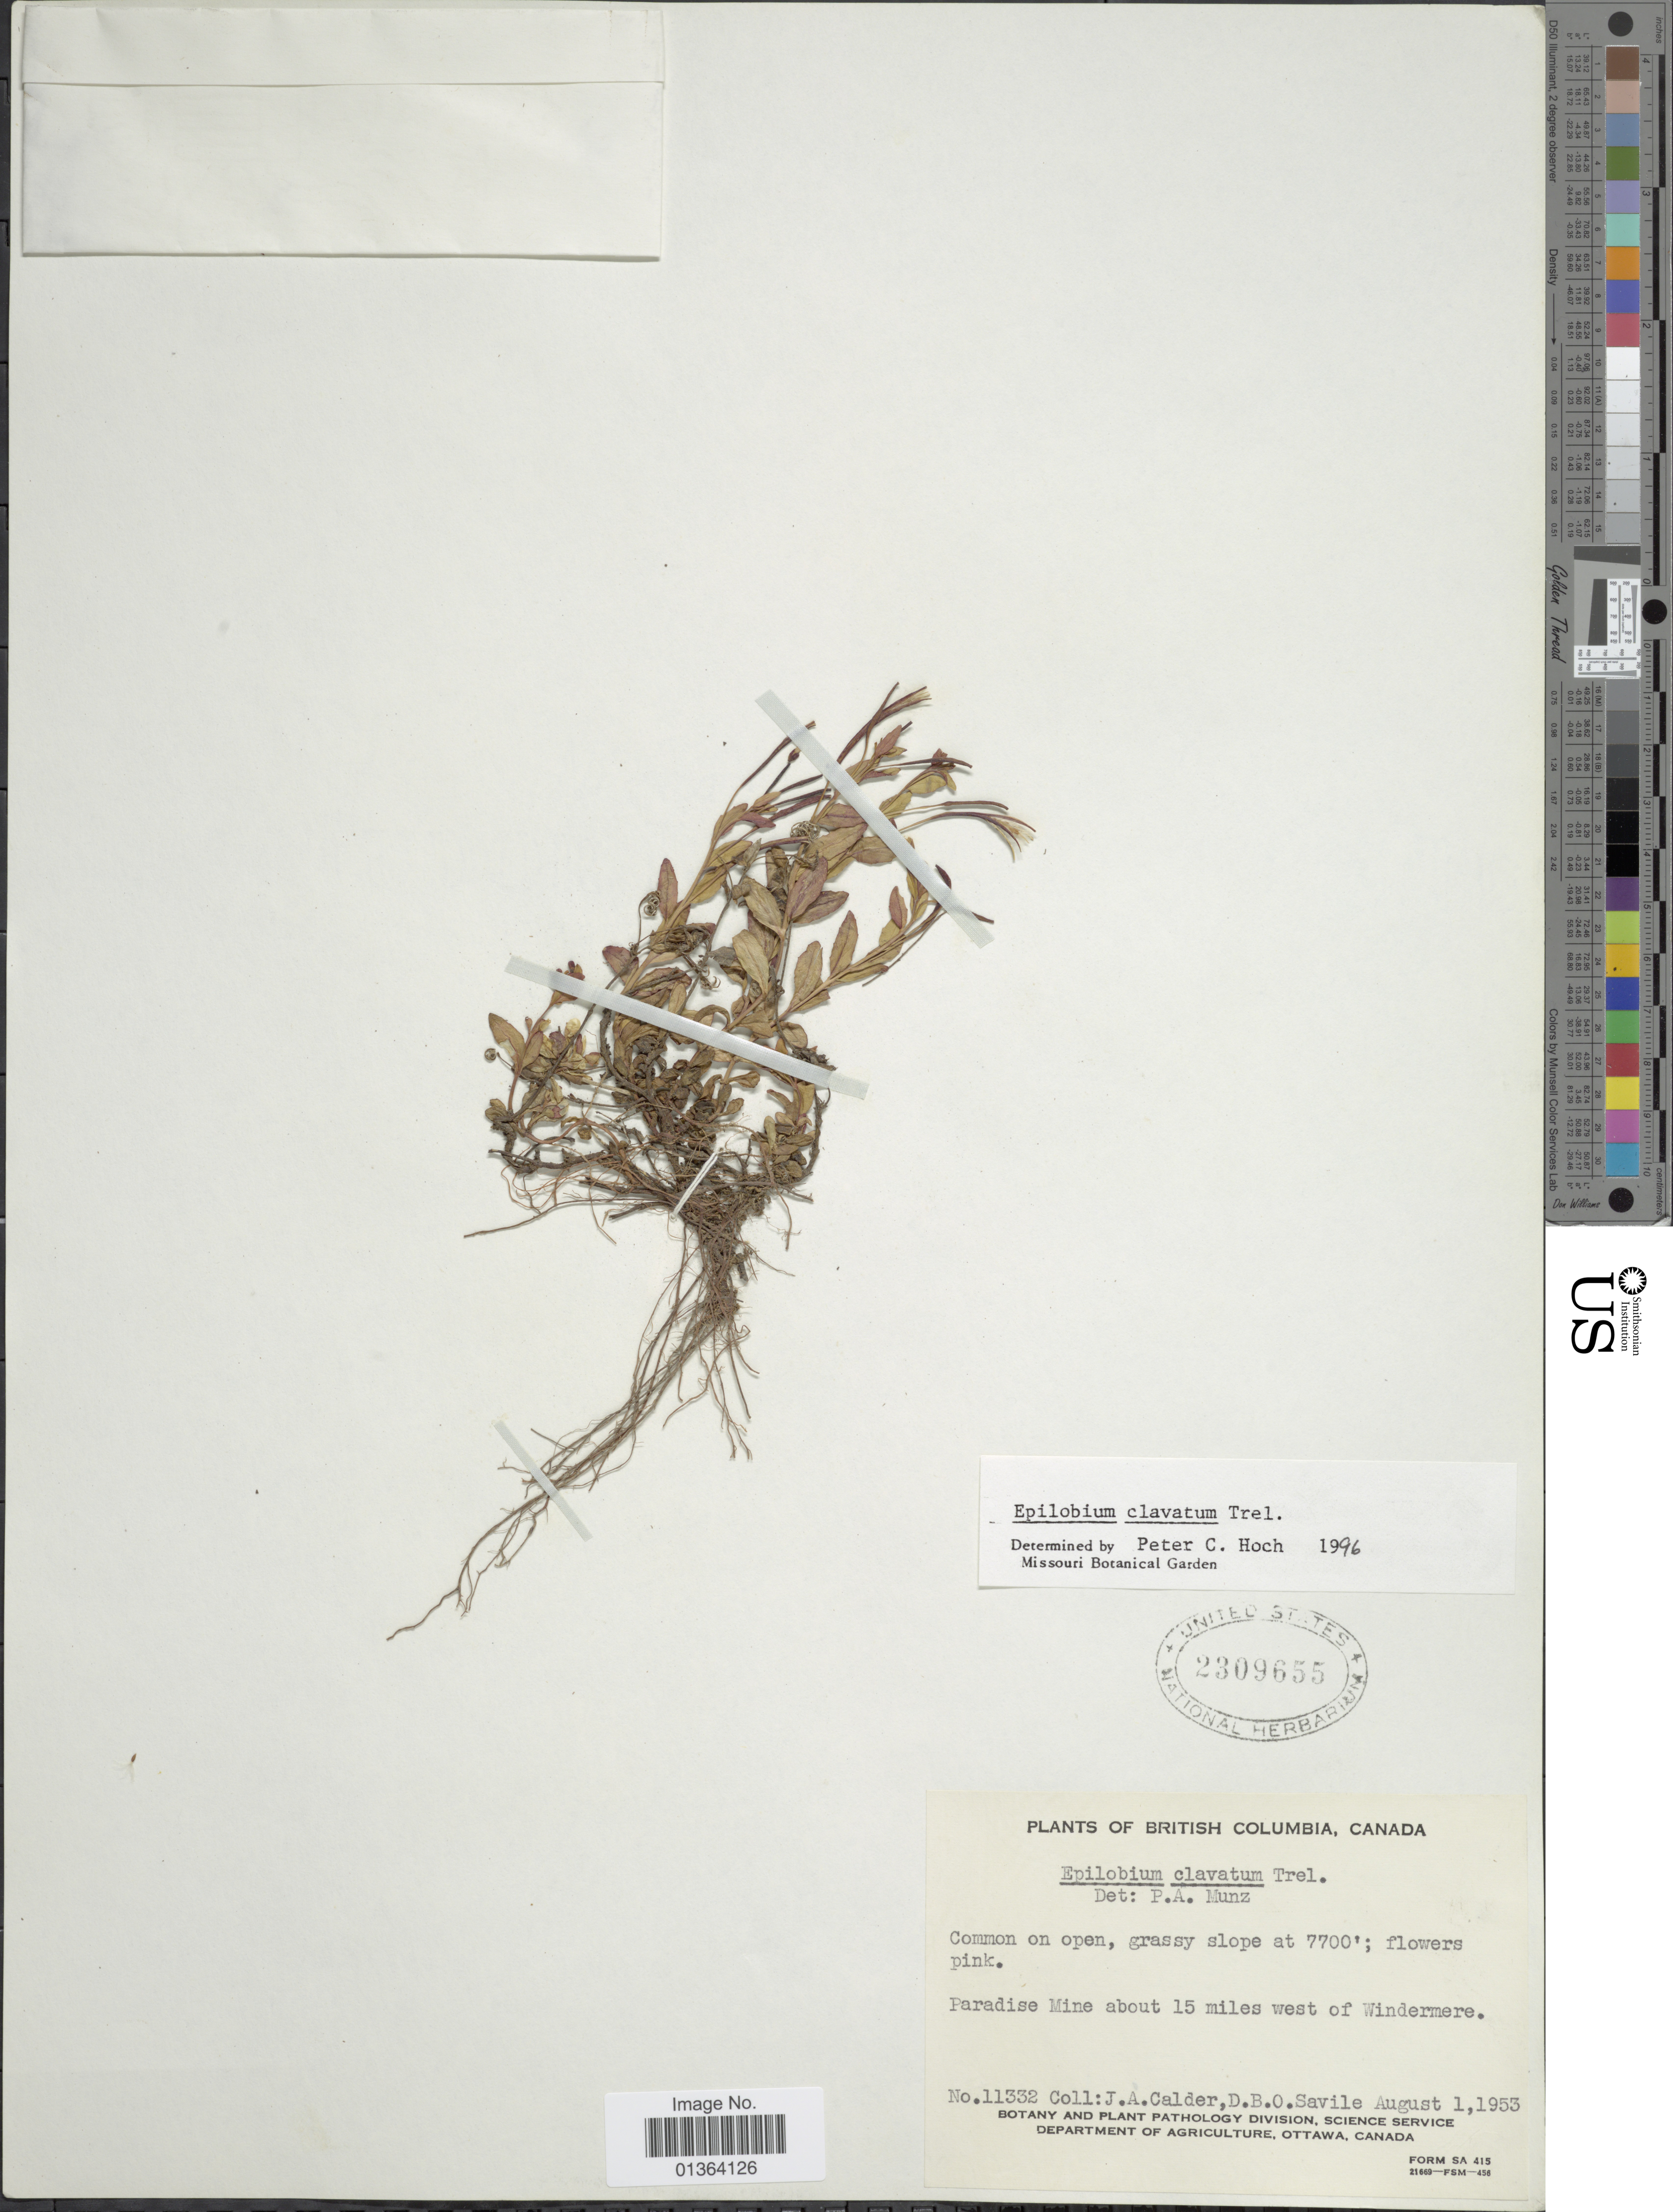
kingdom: Plantae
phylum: Tracheophyta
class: Magnoliopsida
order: Myrtales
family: Onagraceae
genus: Epilobium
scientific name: Epilobium clavatum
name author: Hausskn.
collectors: J. A. Calder & D. Savile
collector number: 11332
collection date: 1953-08-01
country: Canada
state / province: British Columbia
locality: Paradise Mine about 15 miles west of Windermere.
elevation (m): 2347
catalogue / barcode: US 2309655